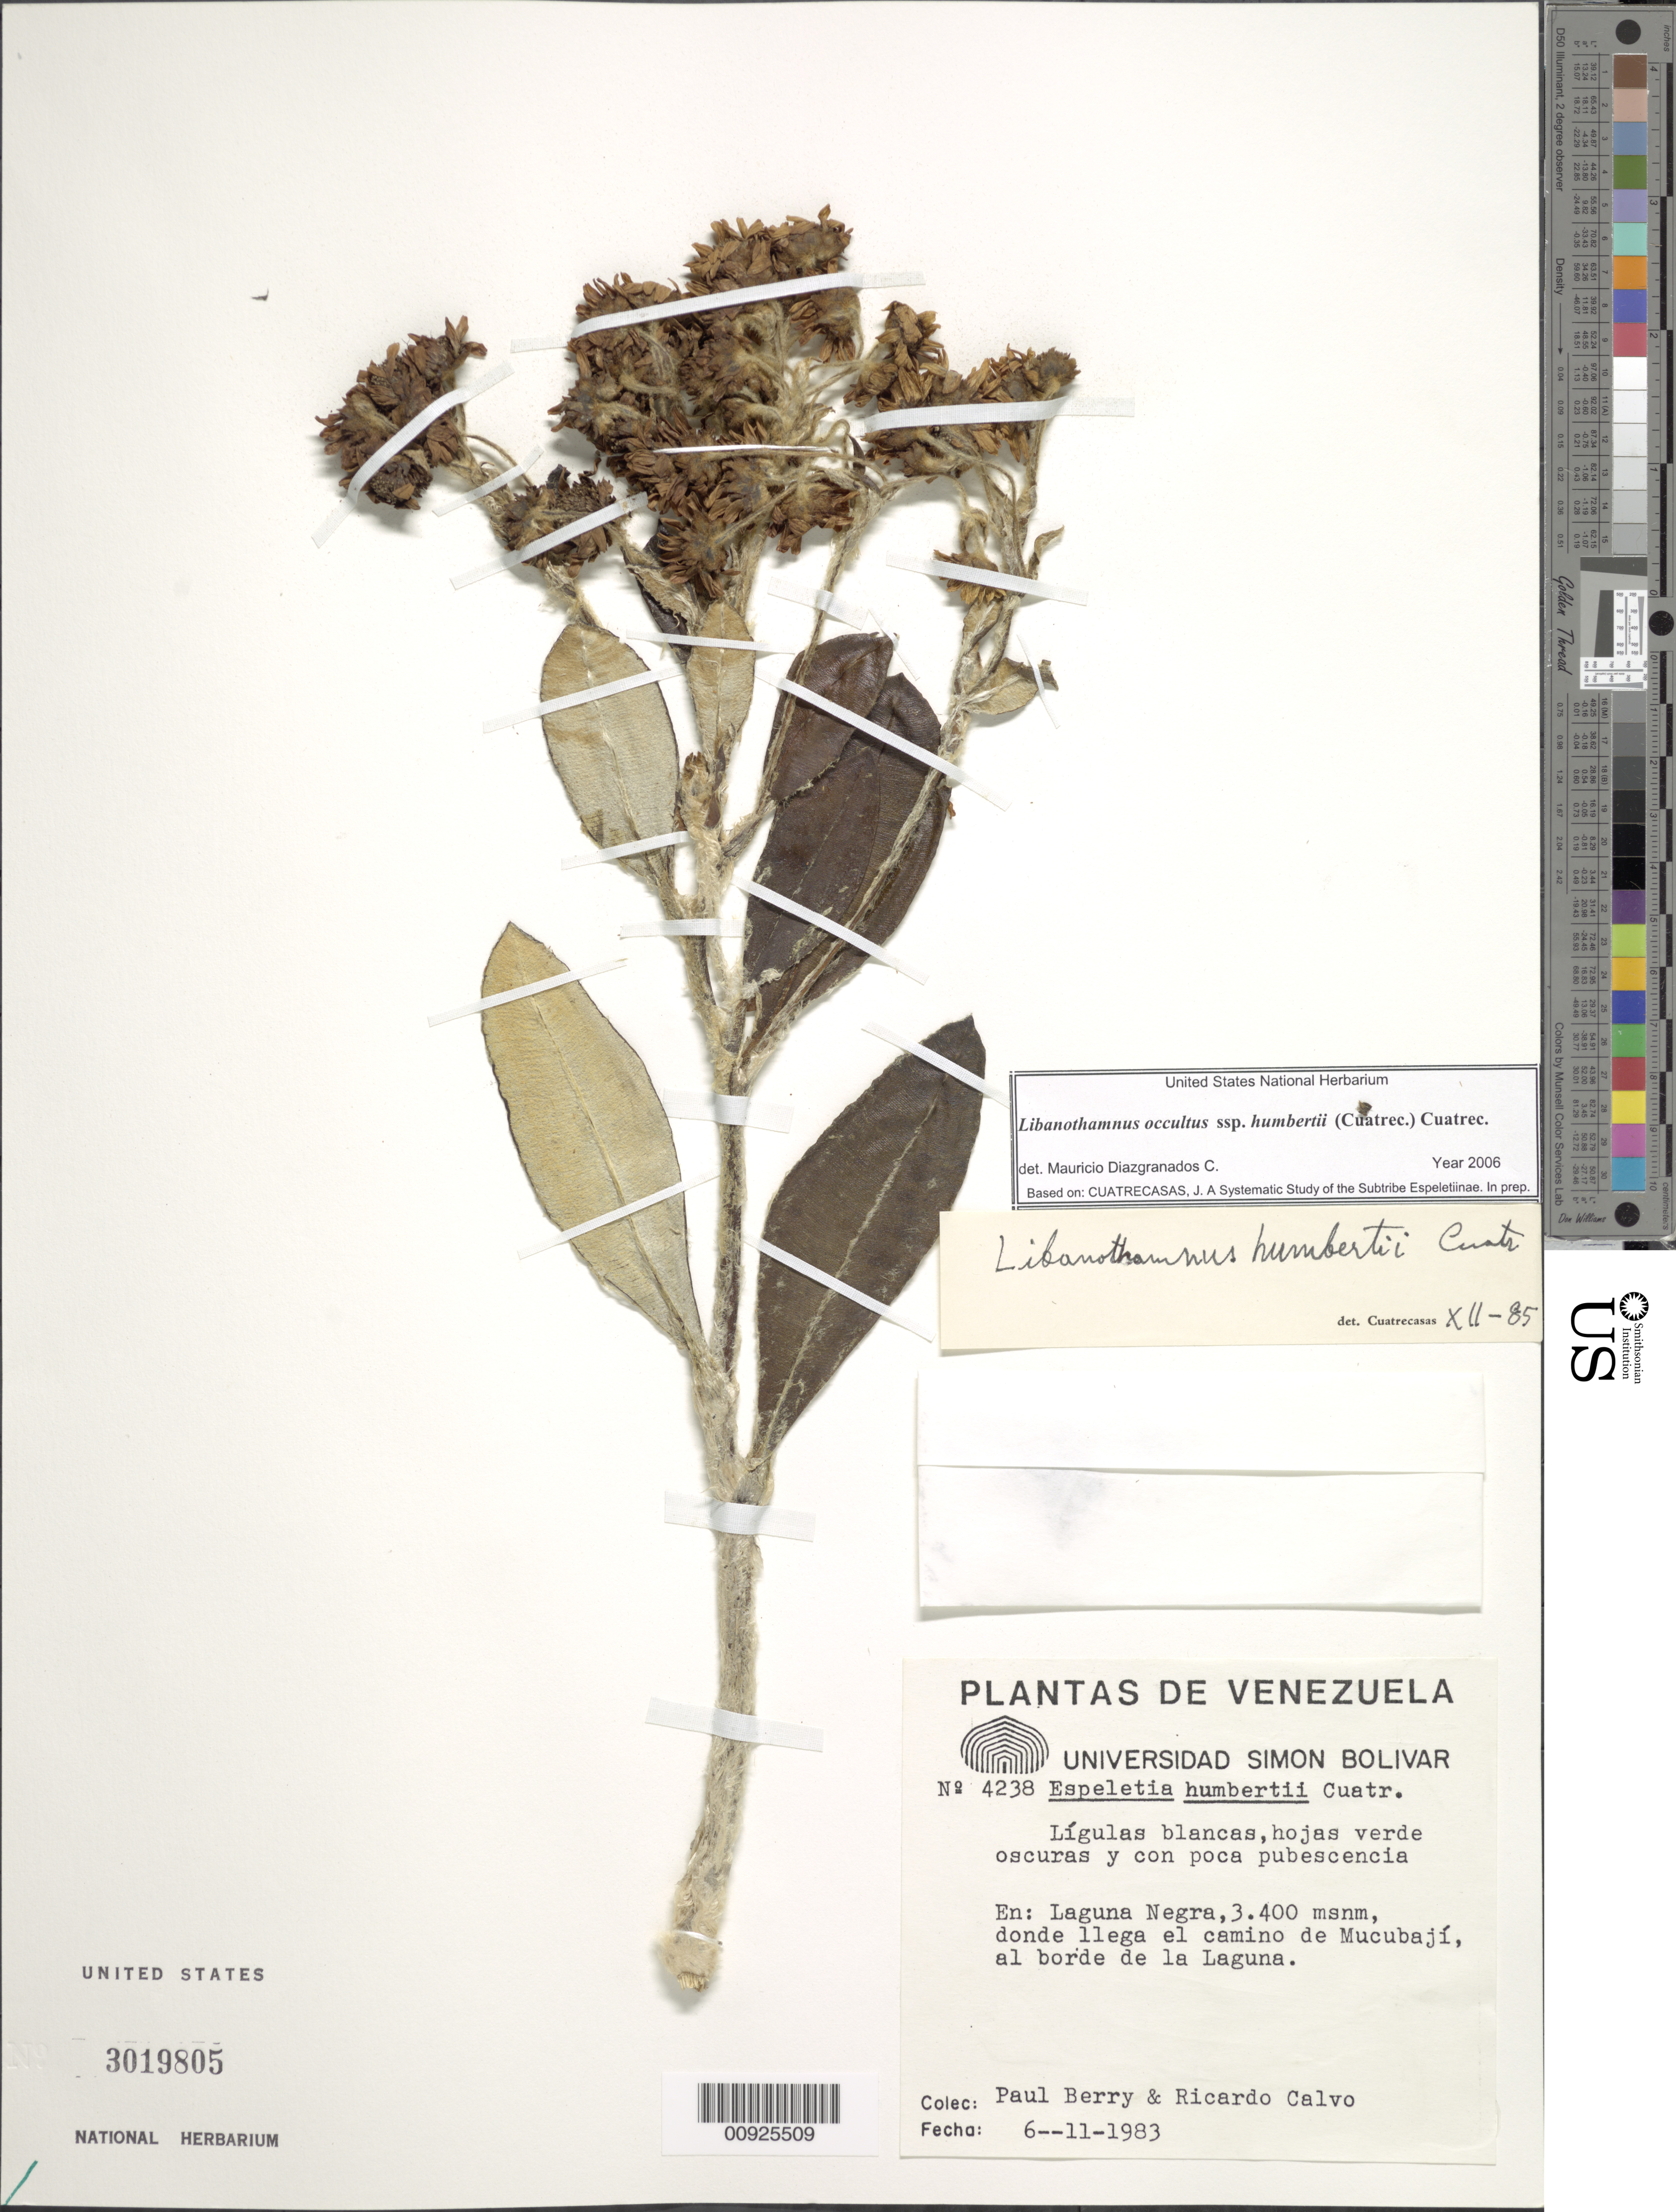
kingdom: Plantae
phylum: Tracheophyta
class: Magnoliopsida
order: Asterales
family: Asteraceae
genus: Libanothamnus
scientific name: Libanothamnus occultus subsp. humbertii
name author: (Cuatrec.) Cuatrec.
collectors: P. E. Berry & R. Calvo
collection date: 1983-11-06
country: Venezuela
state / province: Mérida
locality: Laguna Negra, donde llega el camino de Mucubají, al borde de la laguna.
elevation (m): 3400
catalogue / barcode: US 3019805